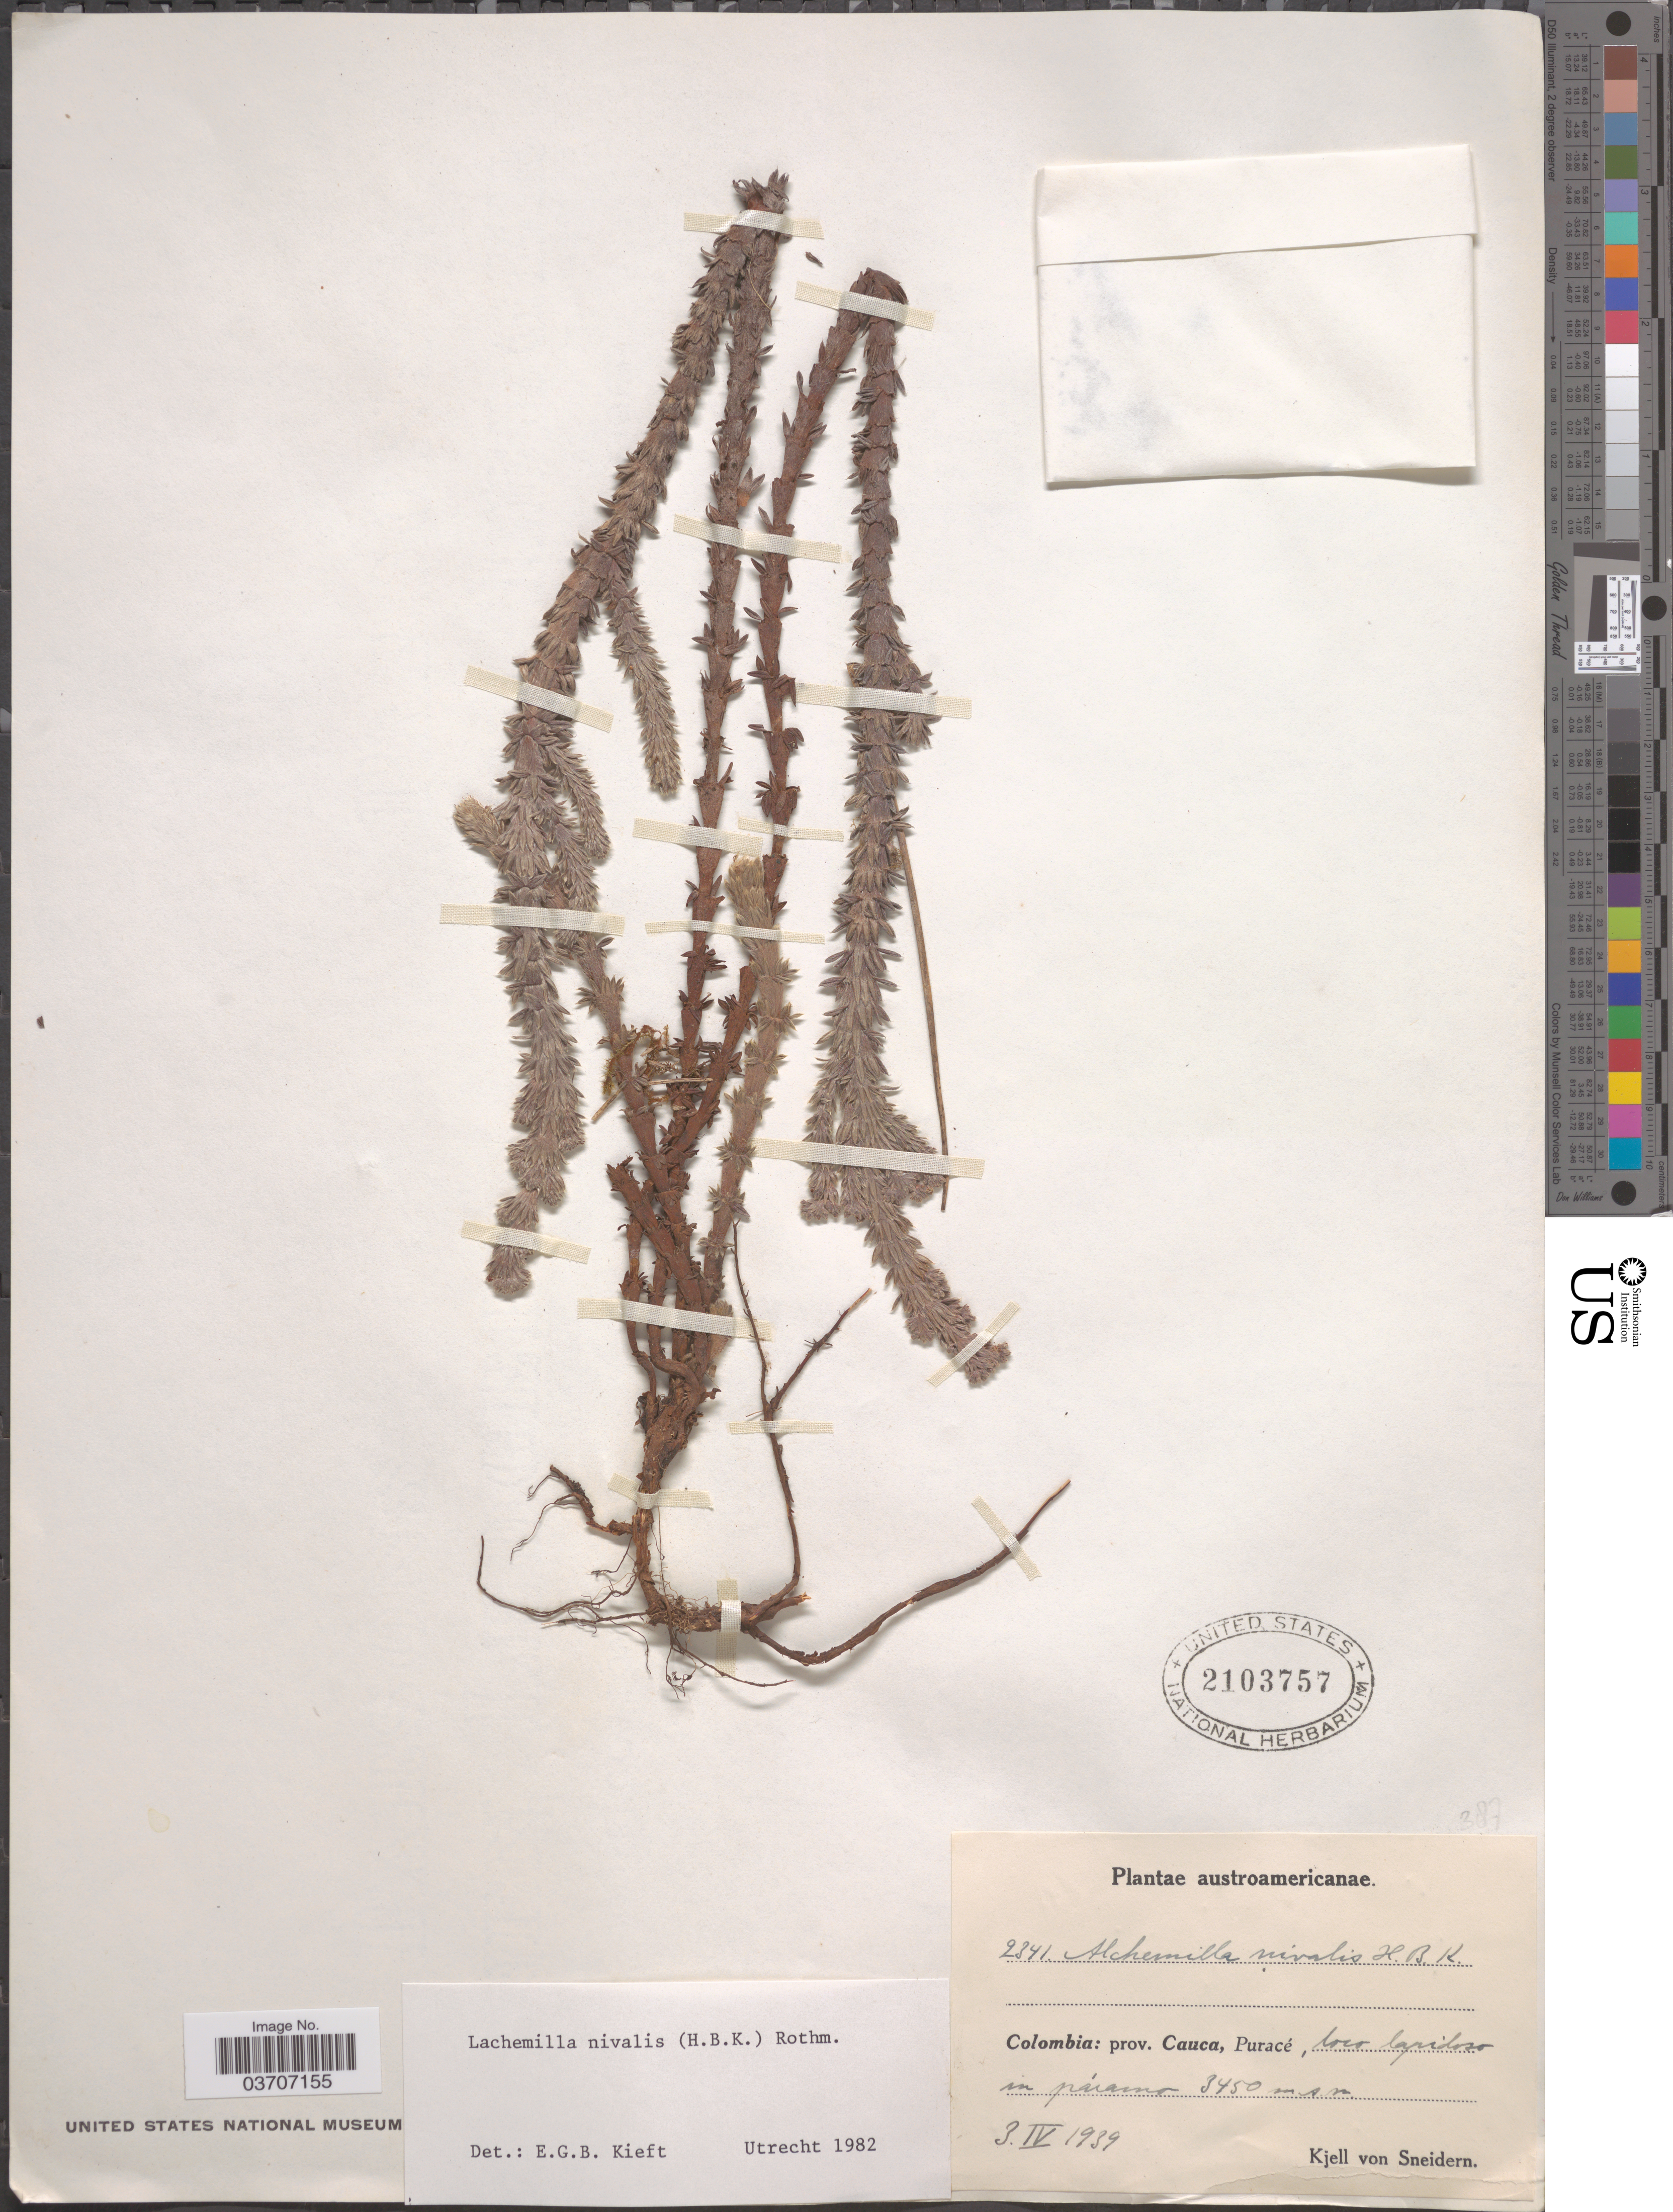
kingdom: Plantae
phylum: Tracheophyta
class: Magnoliopsida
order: Rosales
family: Rosaceae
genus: Lachemilla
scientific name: Lachemilla nivalis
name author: (Kunth) Rothm.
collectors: K. von Sneidern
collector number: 2341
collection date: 1939-04-03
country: Colombia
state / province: Cauca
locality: Puracé.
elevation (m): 3450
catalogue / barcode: US 2103757